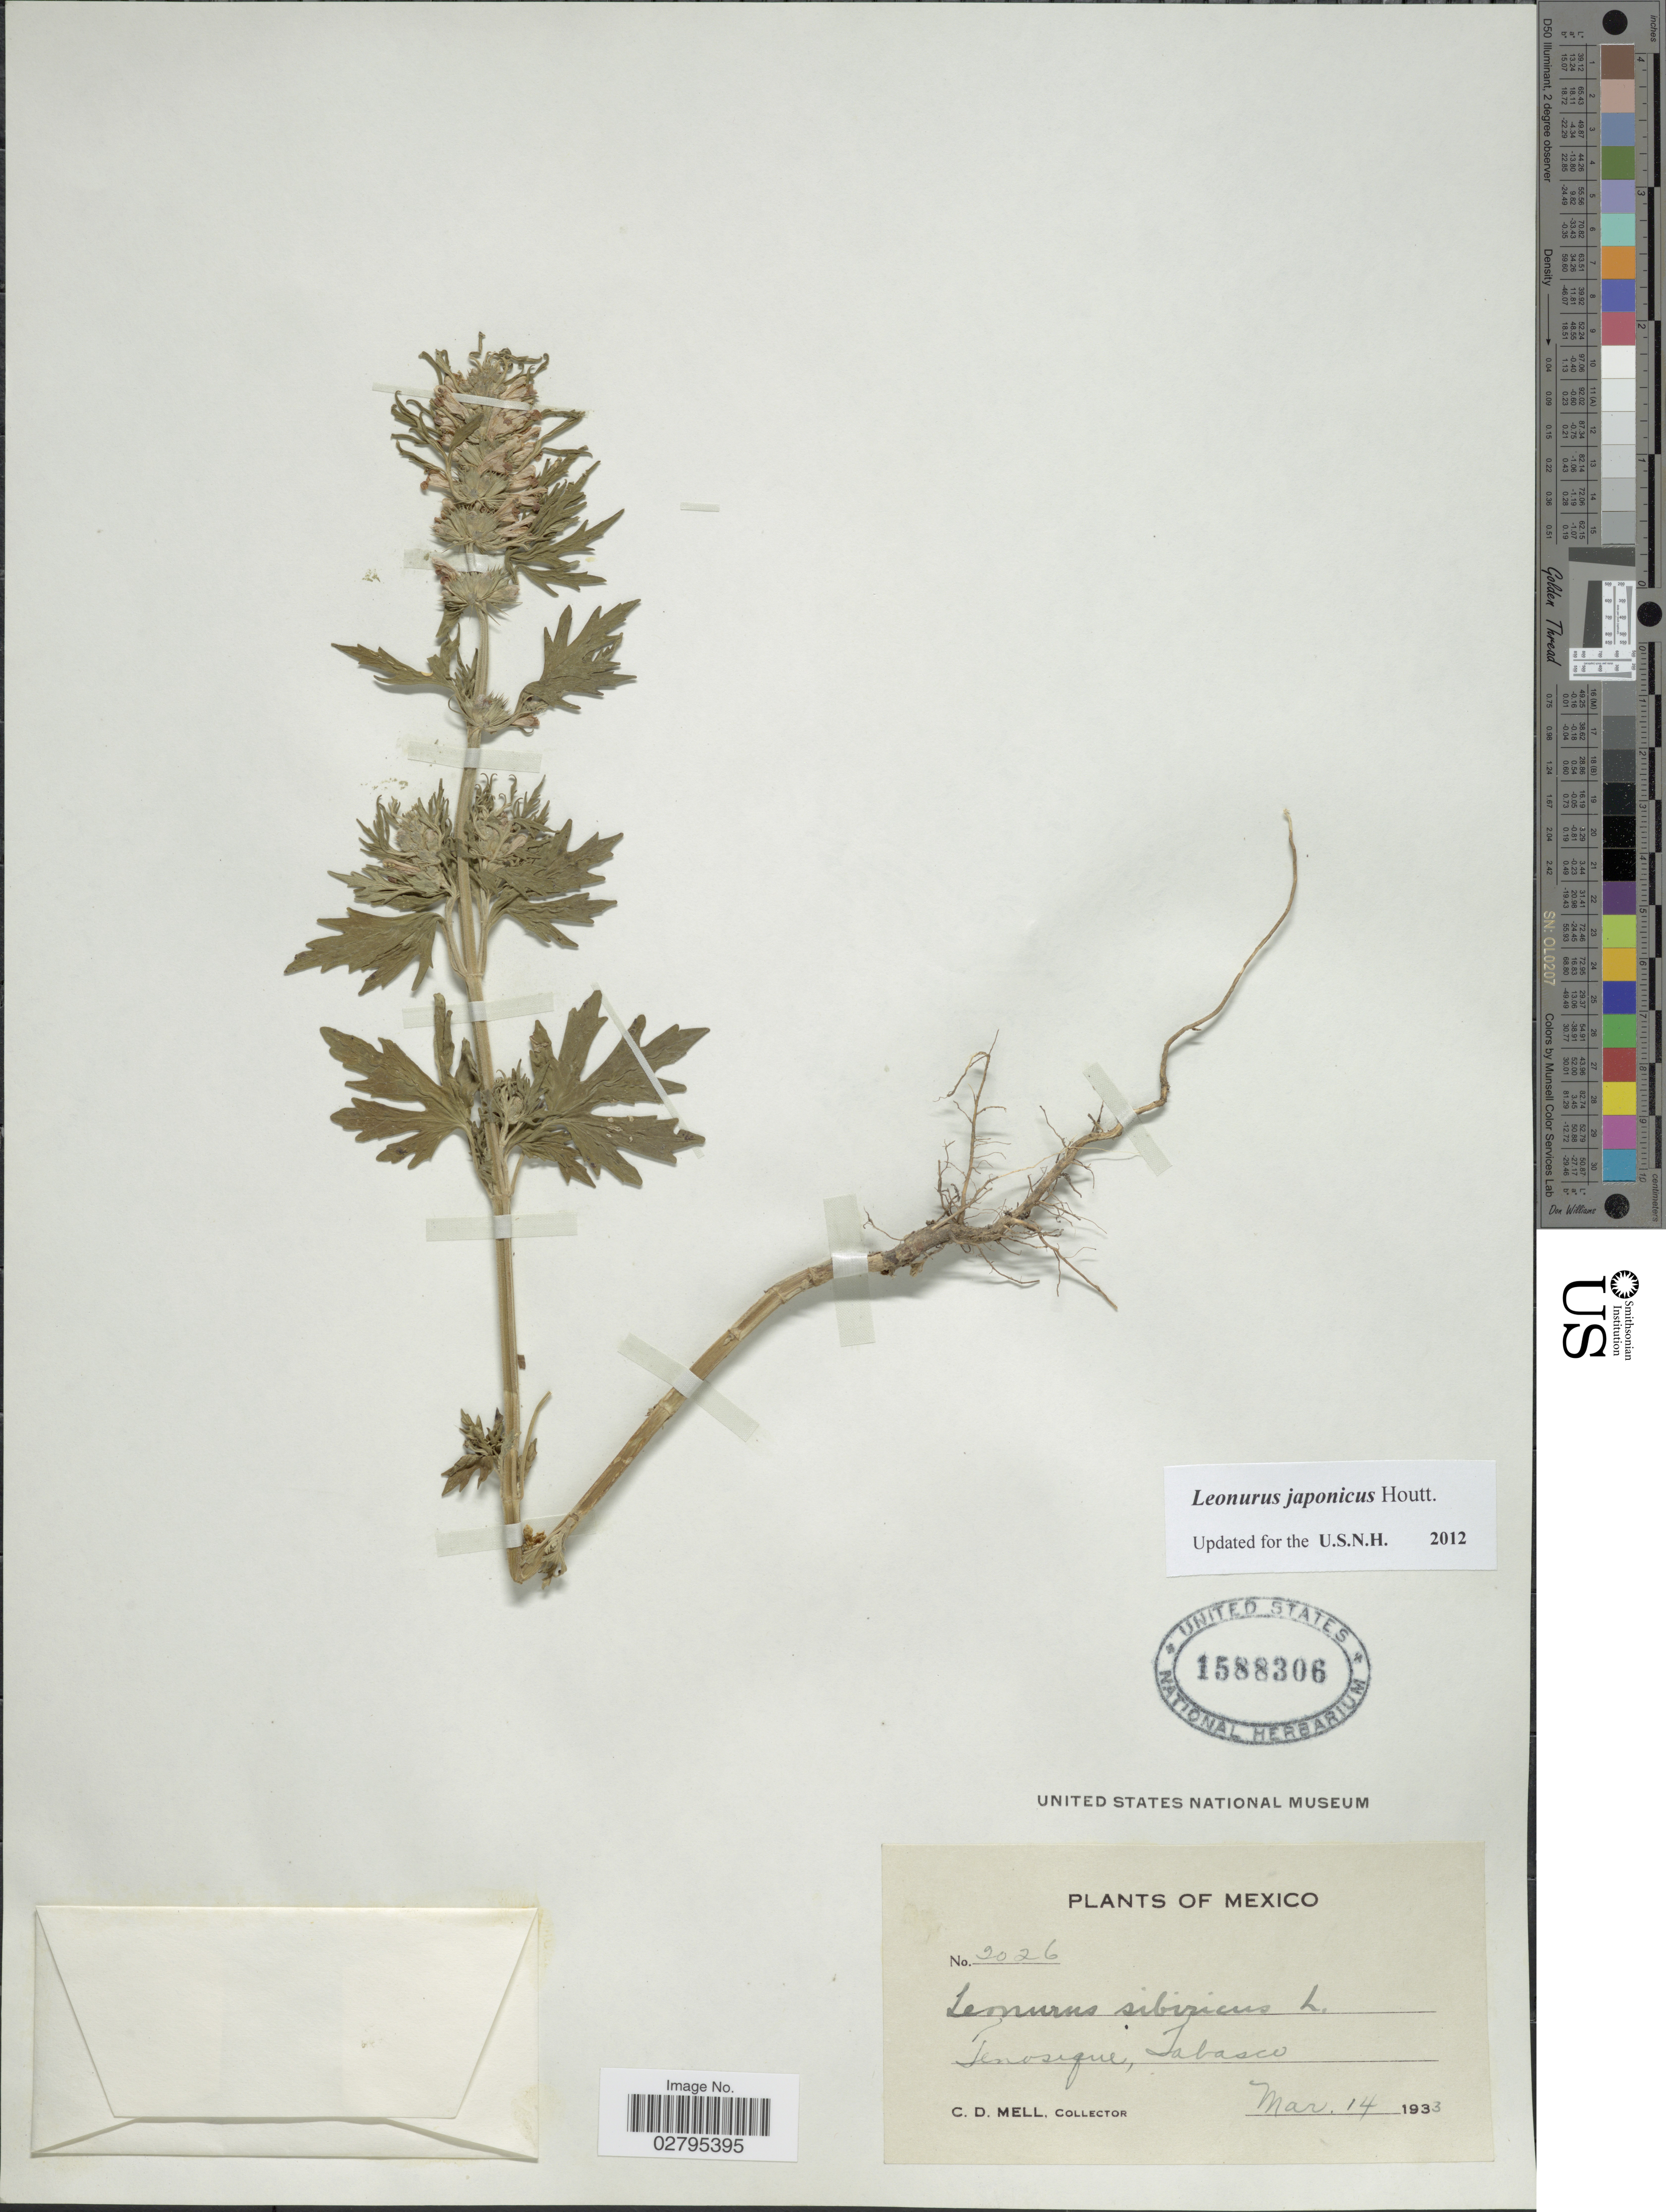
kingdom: Plantae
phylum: Tracheophyta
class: Magnoliopsida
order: Lamiales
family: Lamiaceae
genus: Leonurus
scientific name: Leonurus japonicus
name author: Houtt.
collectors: C. D. Mell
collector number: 2026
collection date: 1933-03-14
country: Mexico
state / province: Tabasco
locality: Tenosique.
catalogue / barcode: US 1588306